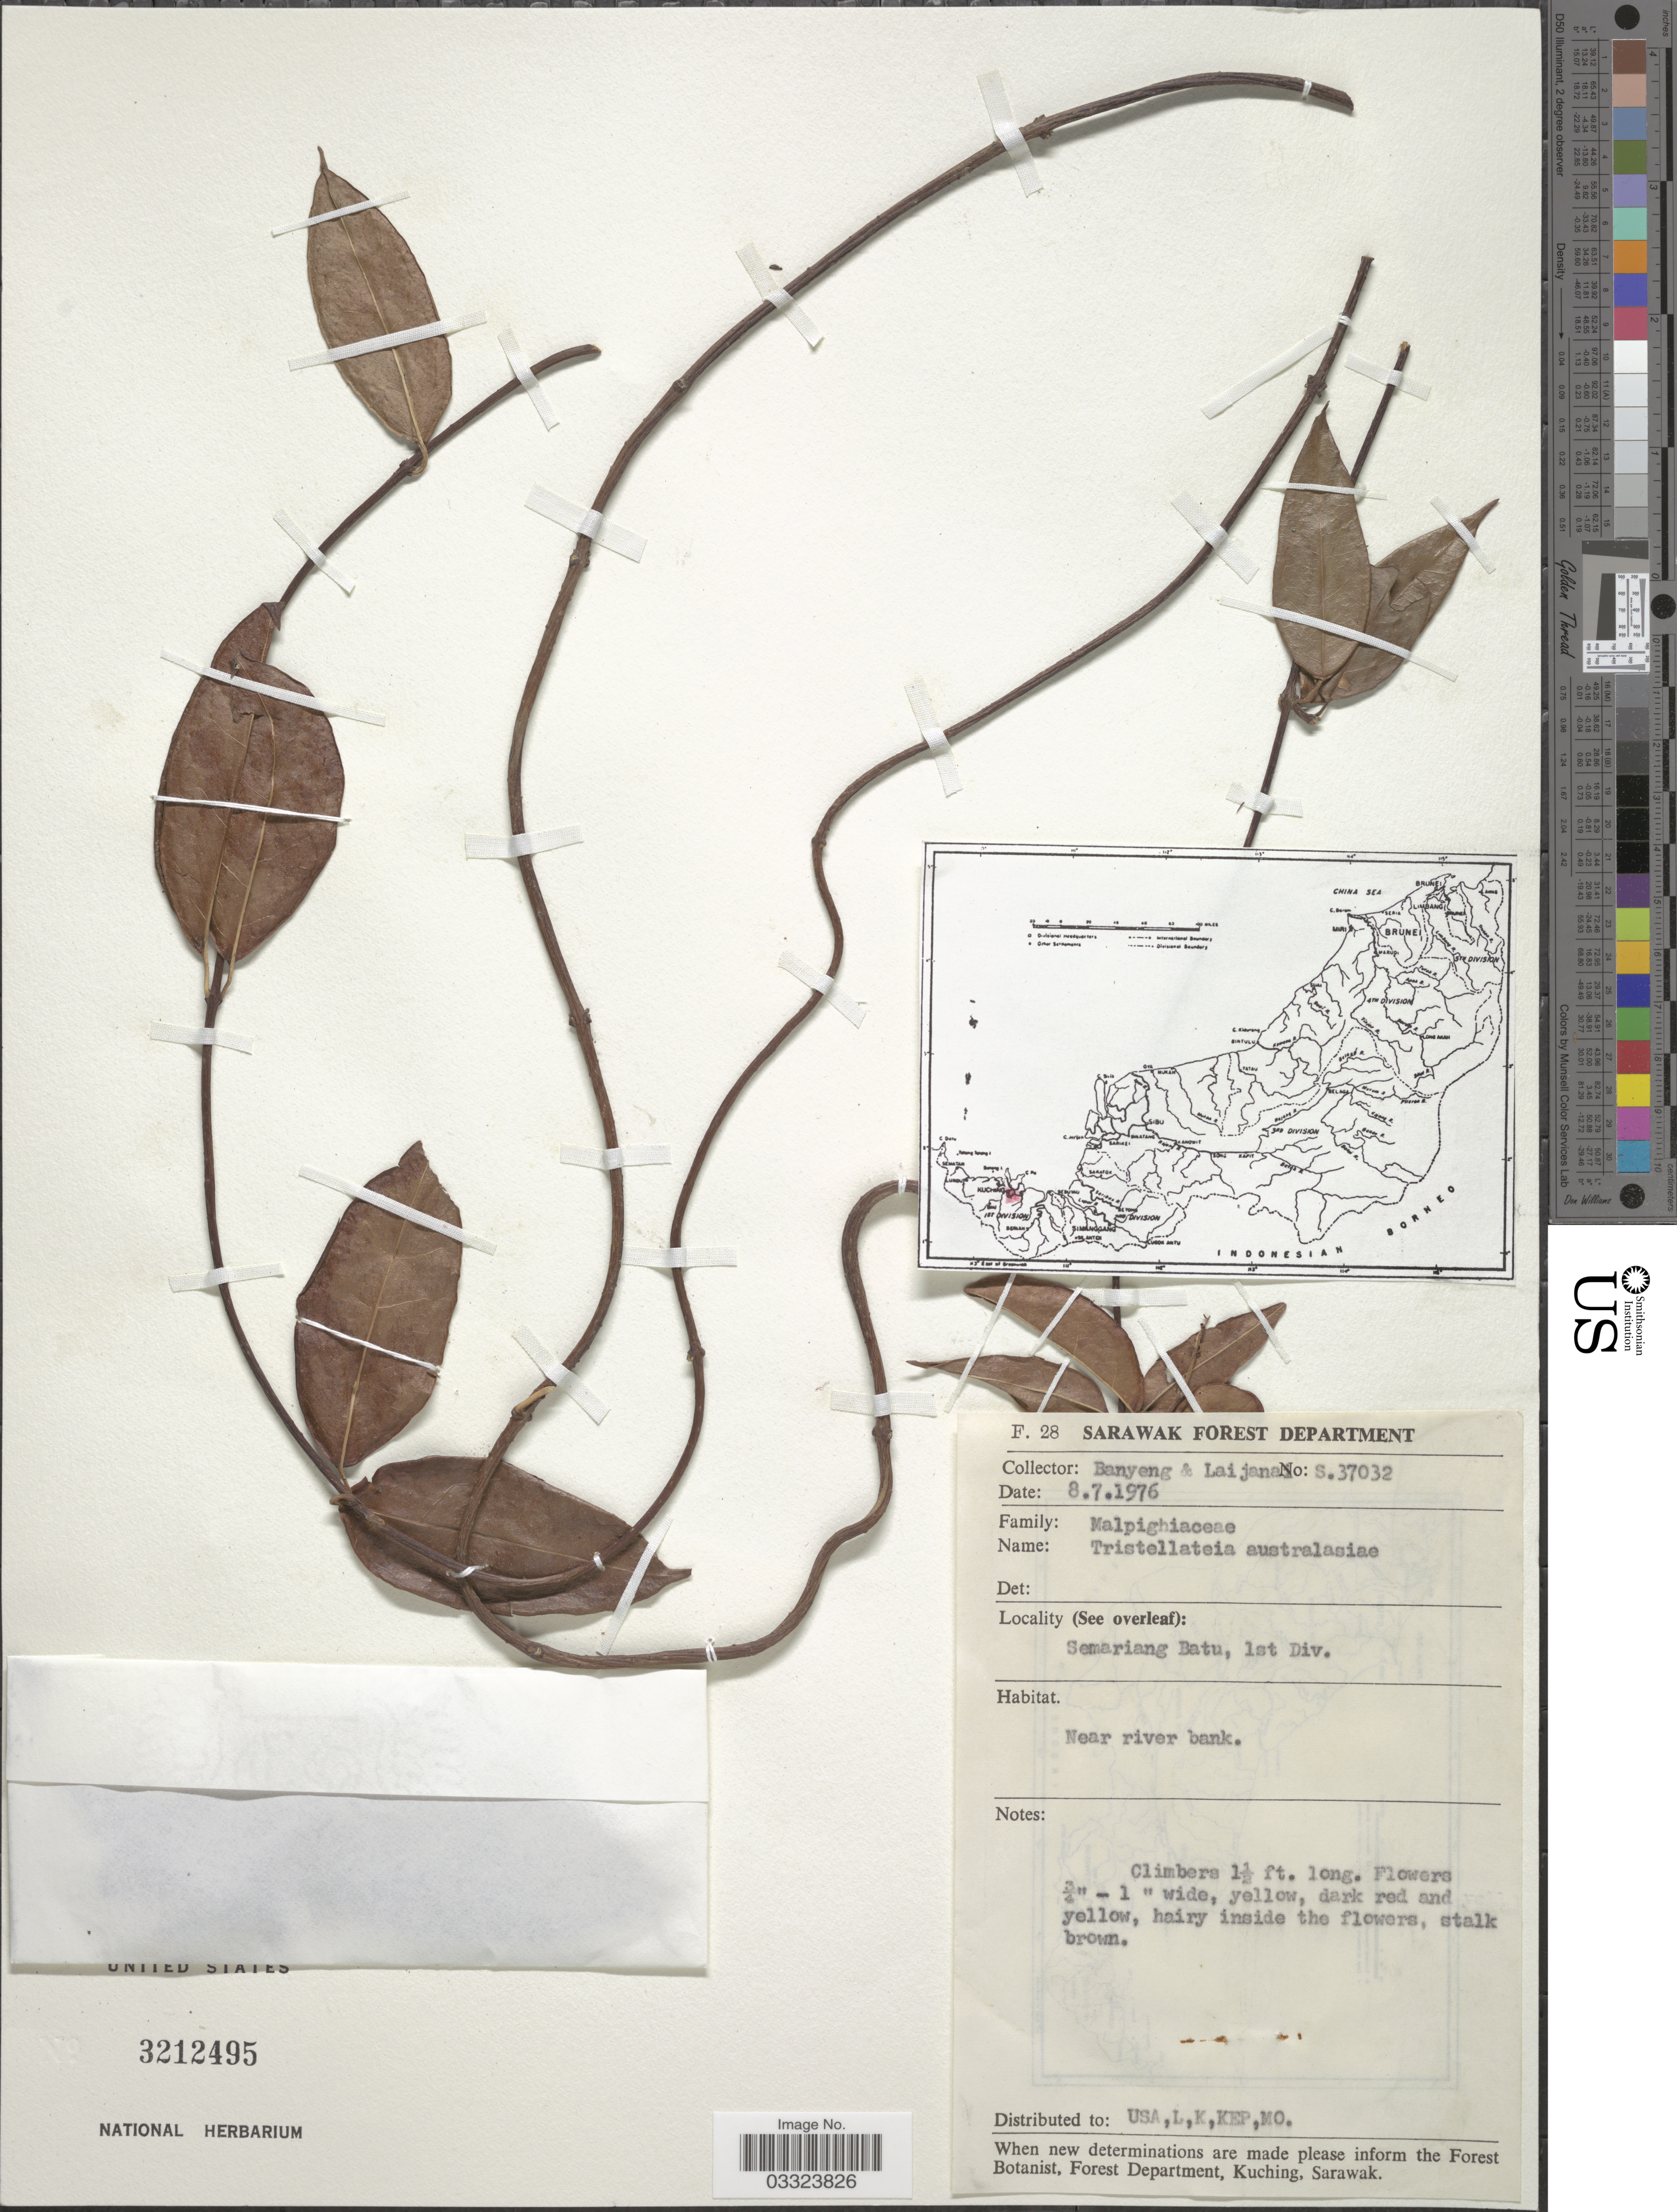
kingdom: Plantae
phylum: Tracheophyta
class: Magnoliopsida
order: Malpighiales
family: Malpighiaceae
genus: Tristellateia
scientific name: Tristellateia australasiae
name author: A. Rich.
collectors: Banyeng & Laijanai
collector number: S37032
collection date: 1976-07-08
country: Malaysia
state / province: Sarawak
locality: Semariang Batu, 1st Div.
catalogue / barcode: US 3212495